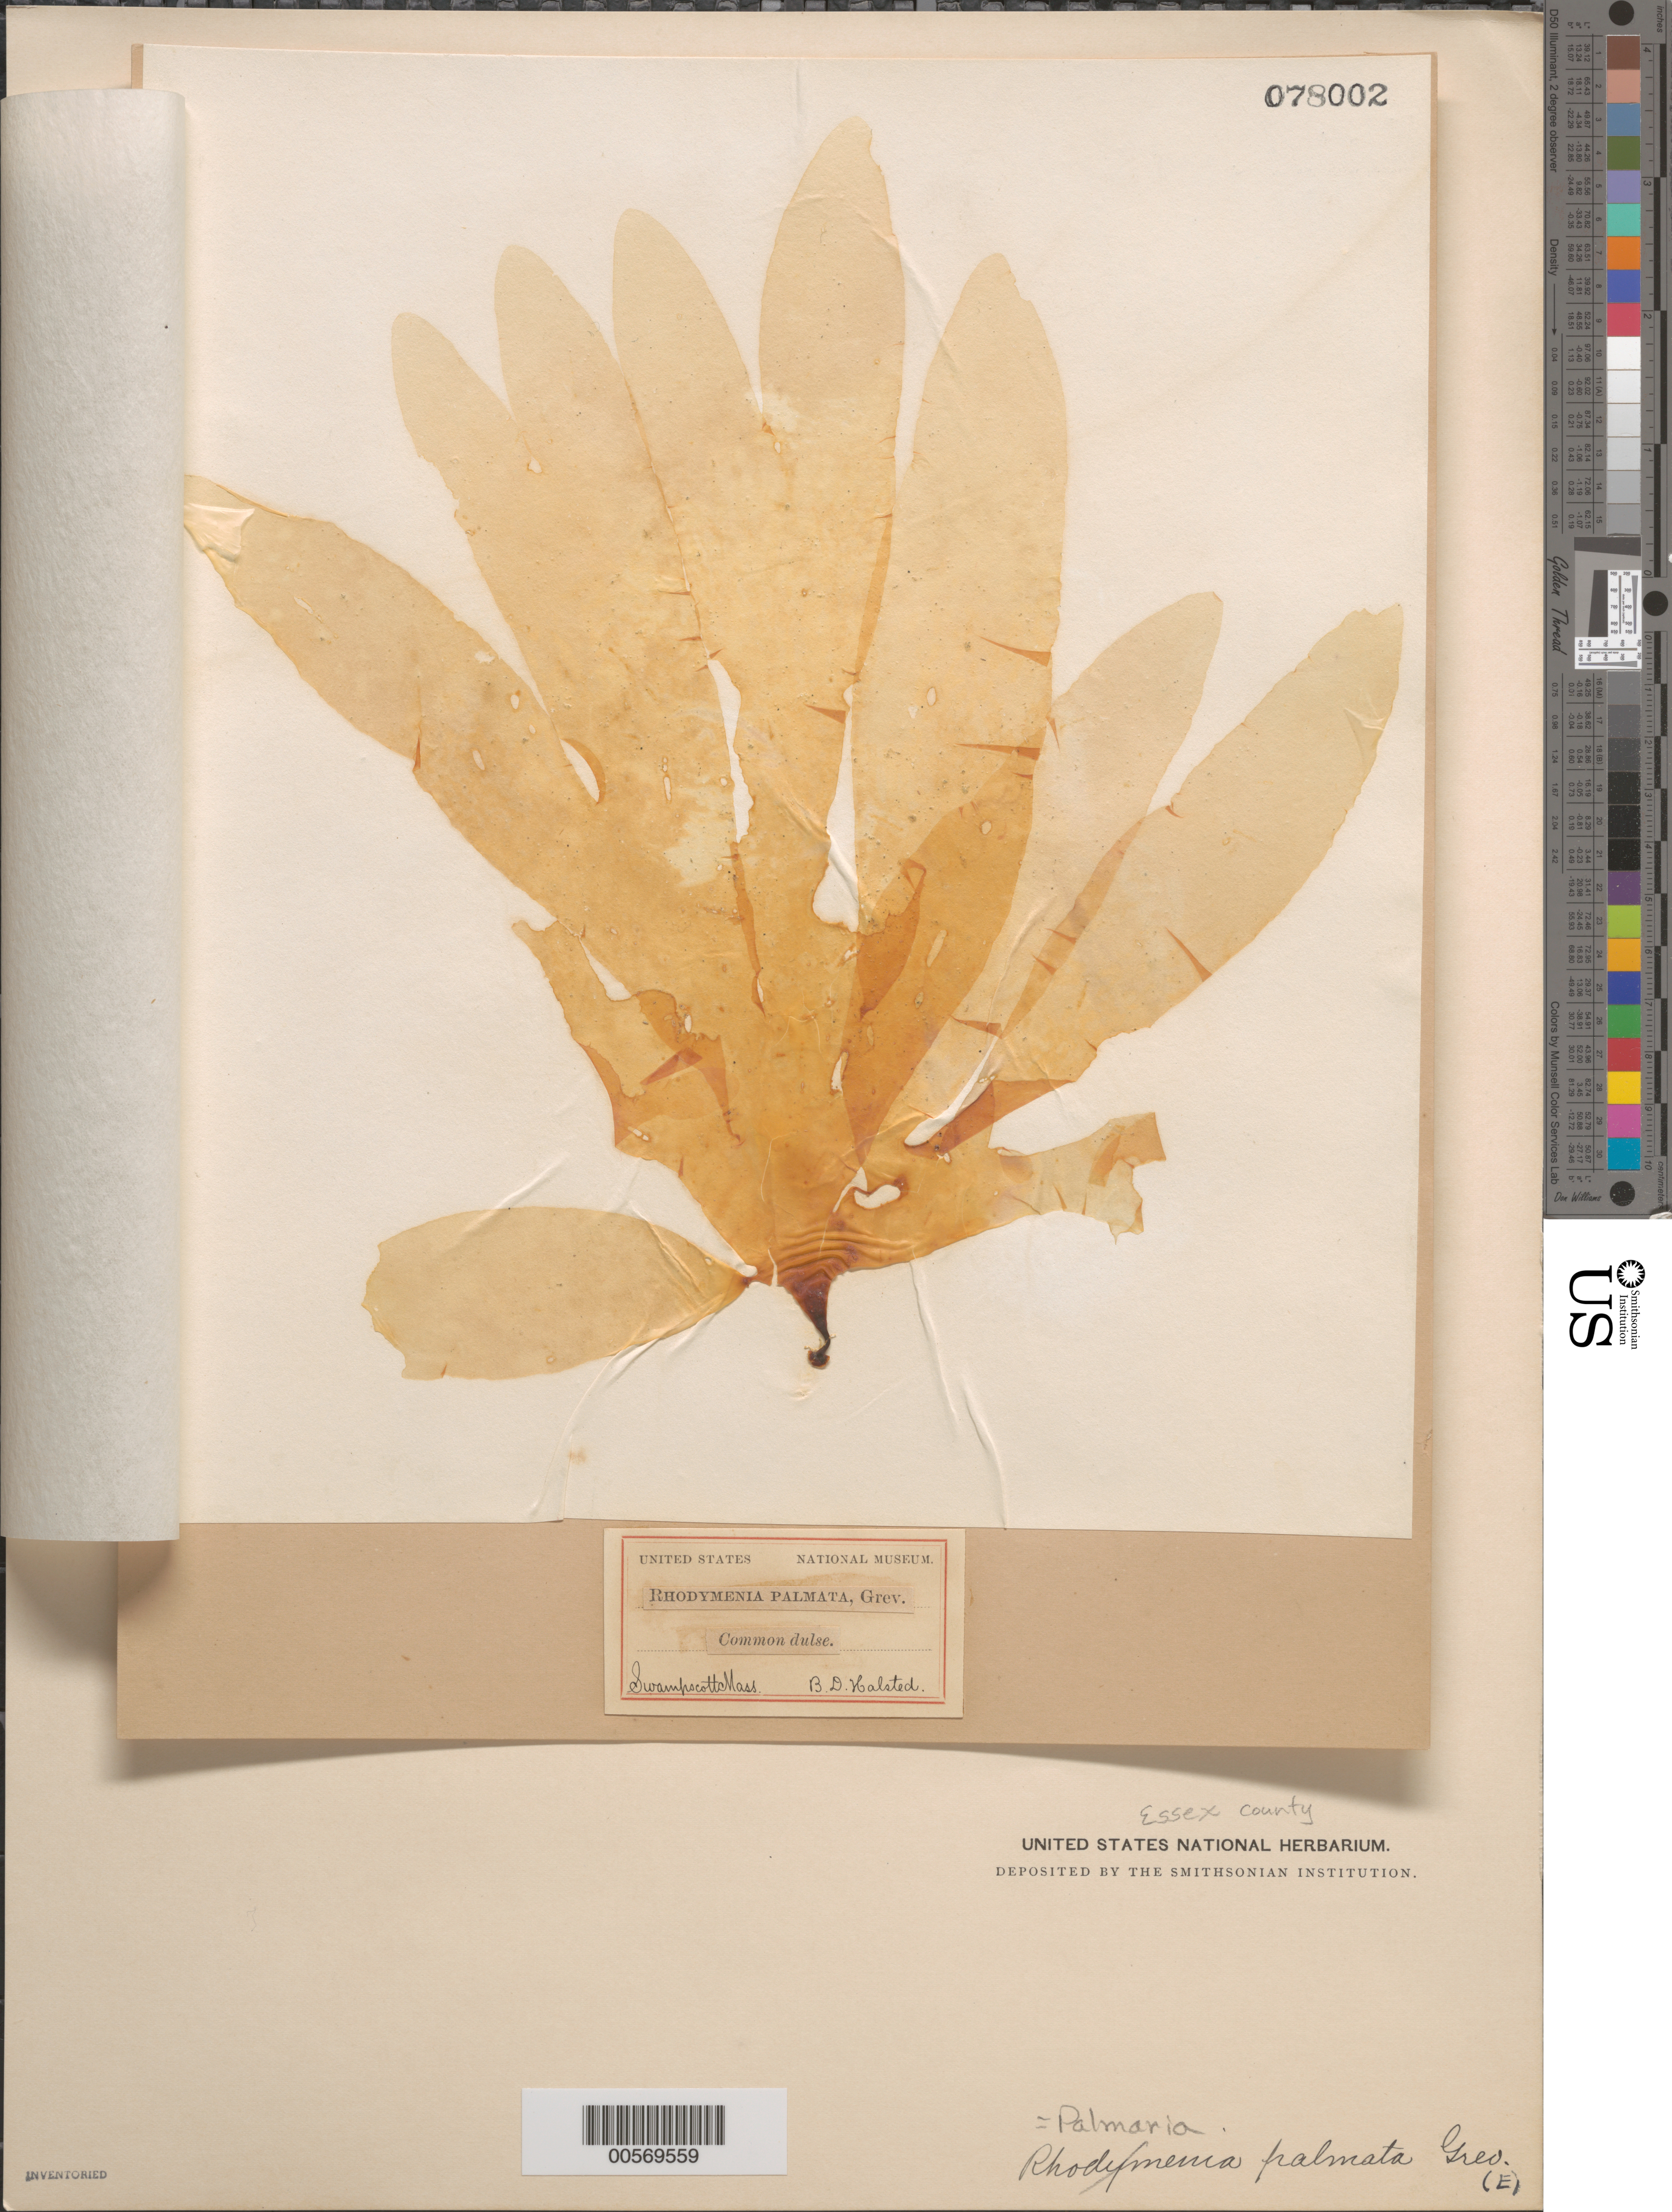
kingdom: Plantae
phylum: Rhodophyta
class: Florideophyceae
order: Palmariales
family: Palmariaceae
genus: Palmaria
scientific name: Palmaria palmata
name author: (L.) F. Weber & D. Mohr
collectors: B. Halsted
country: United States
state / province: Massachusetts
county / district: Essex County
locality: Swampscott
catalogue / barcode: US 78002